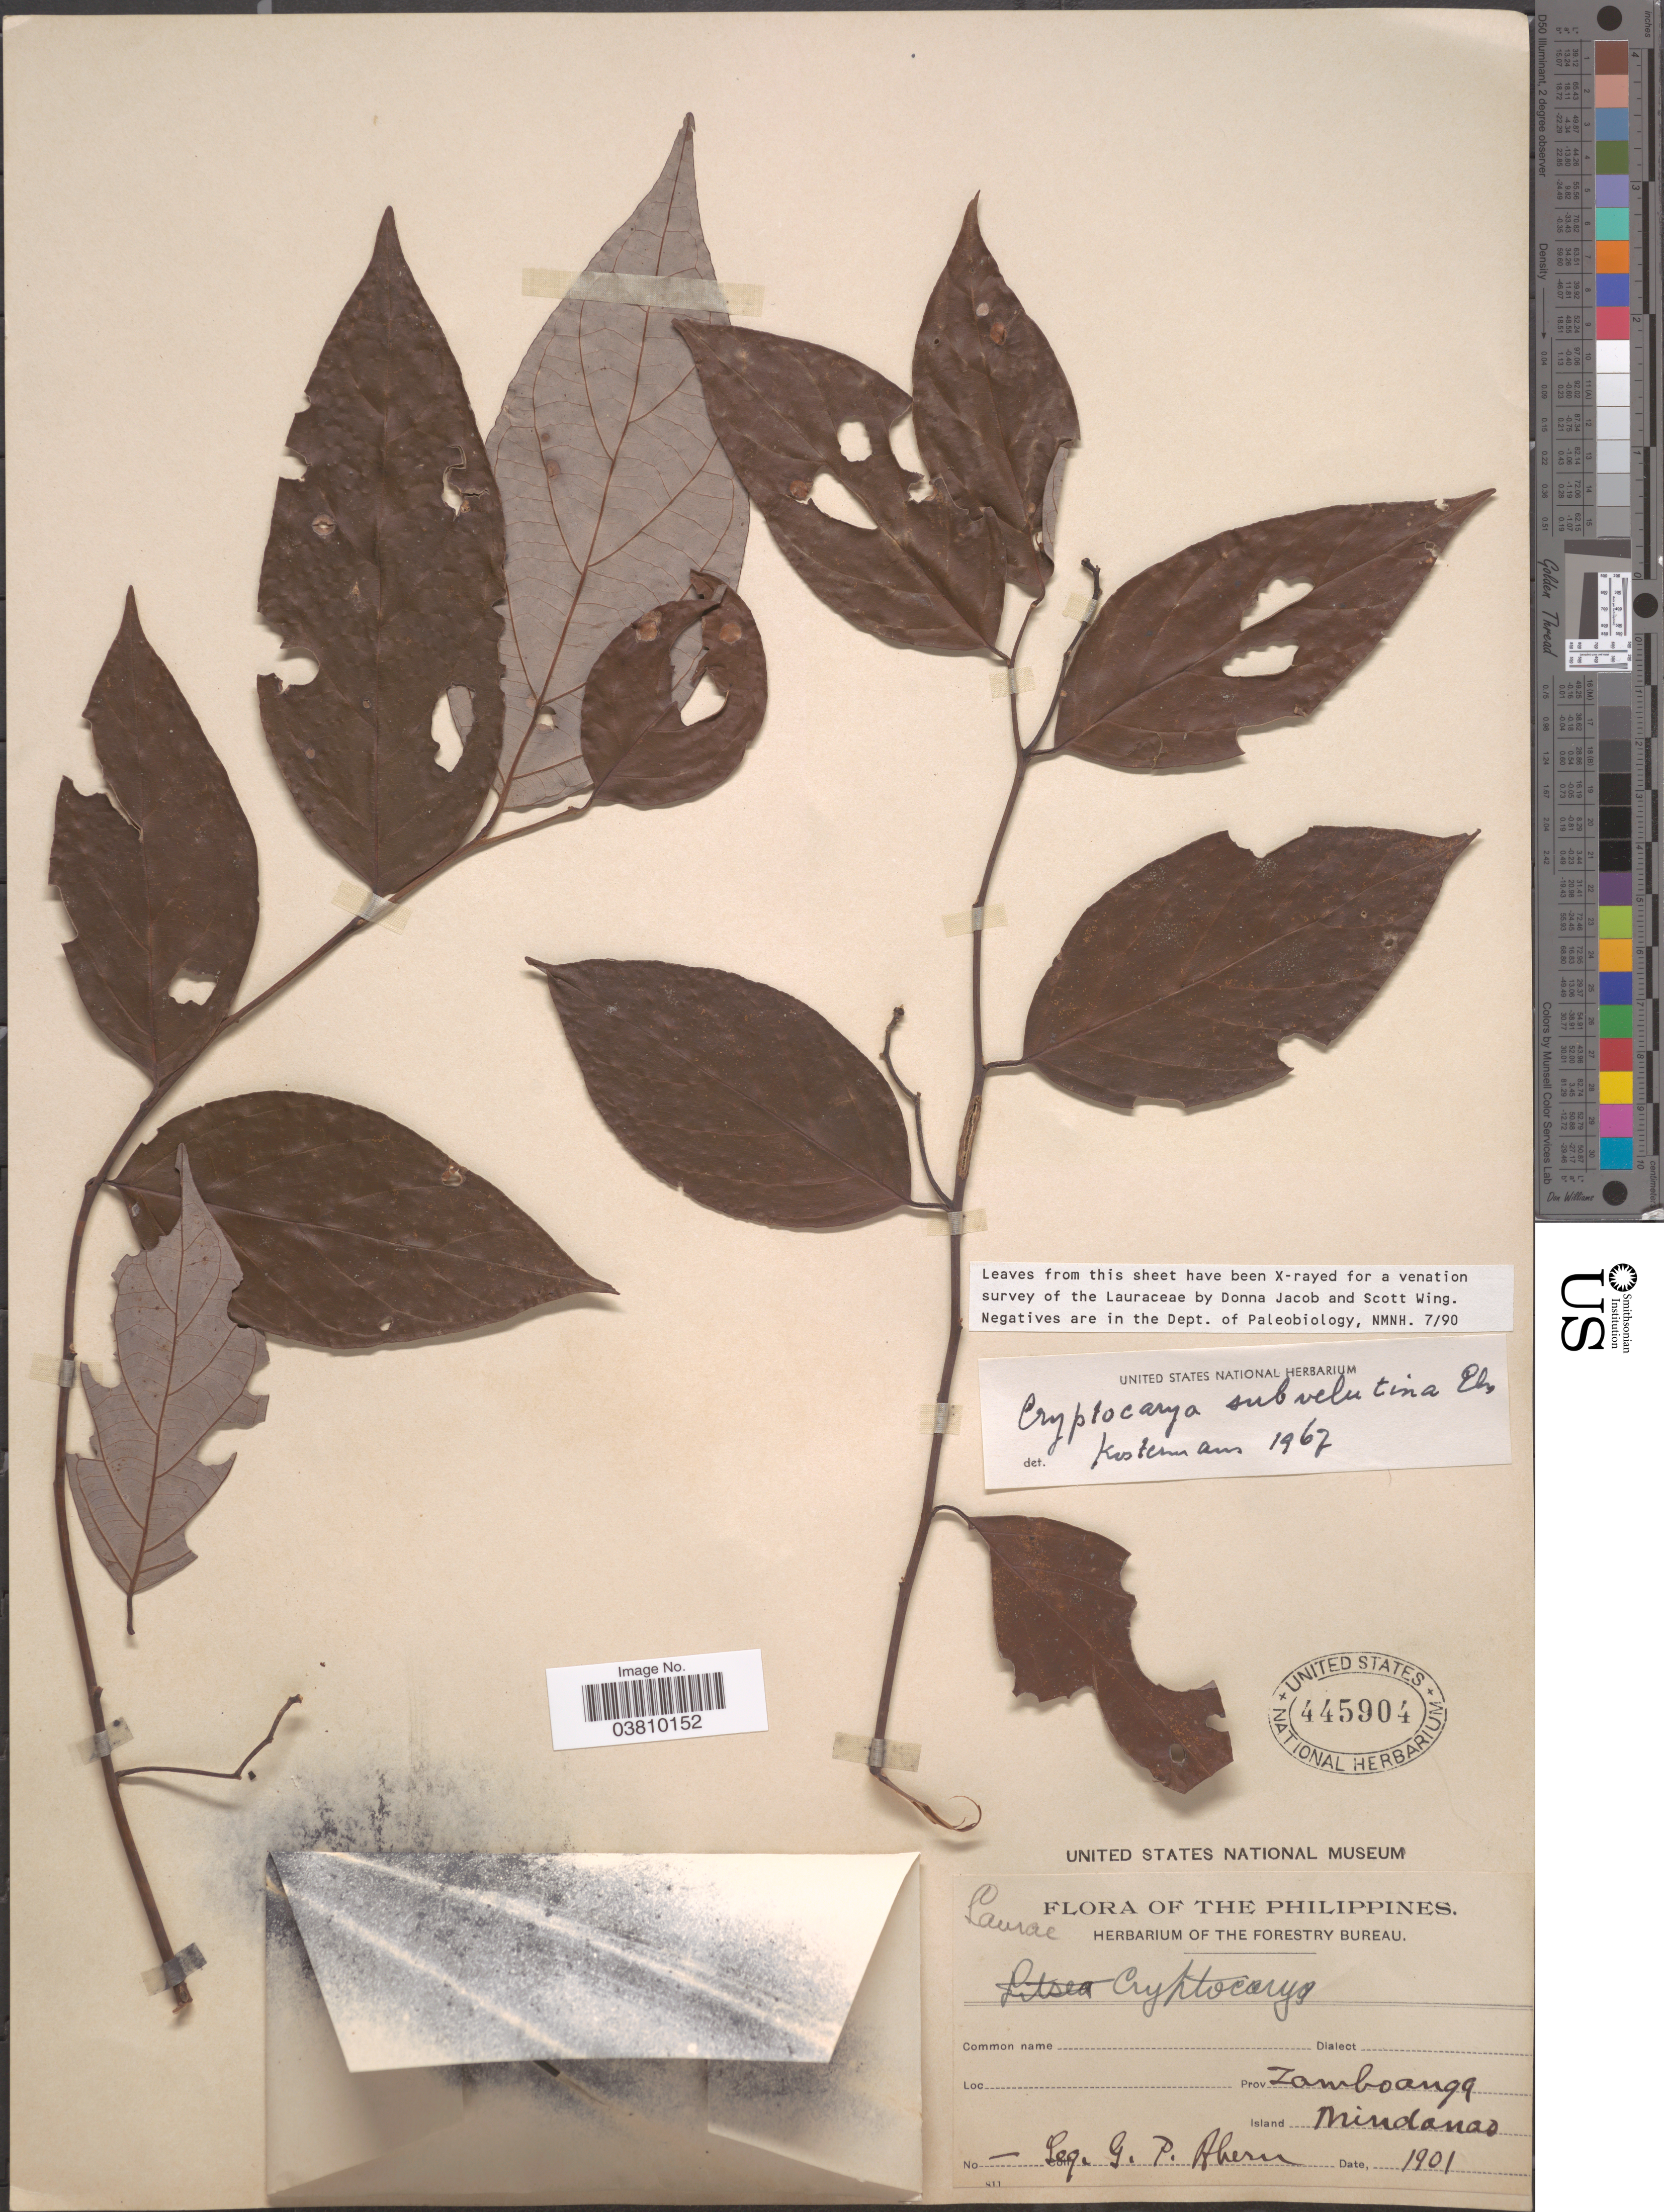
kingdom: Plantae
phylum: Tracheophyta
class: Magnoliopsida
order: Laurales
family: Lauraceae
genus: Cryptocarya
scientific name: Cryptocarya subvelutina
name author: Elmer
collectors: G. Ahern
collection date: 1901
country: Philippines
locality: Prov. Zamboanga. Island Mindanao.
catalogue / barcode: US 445904